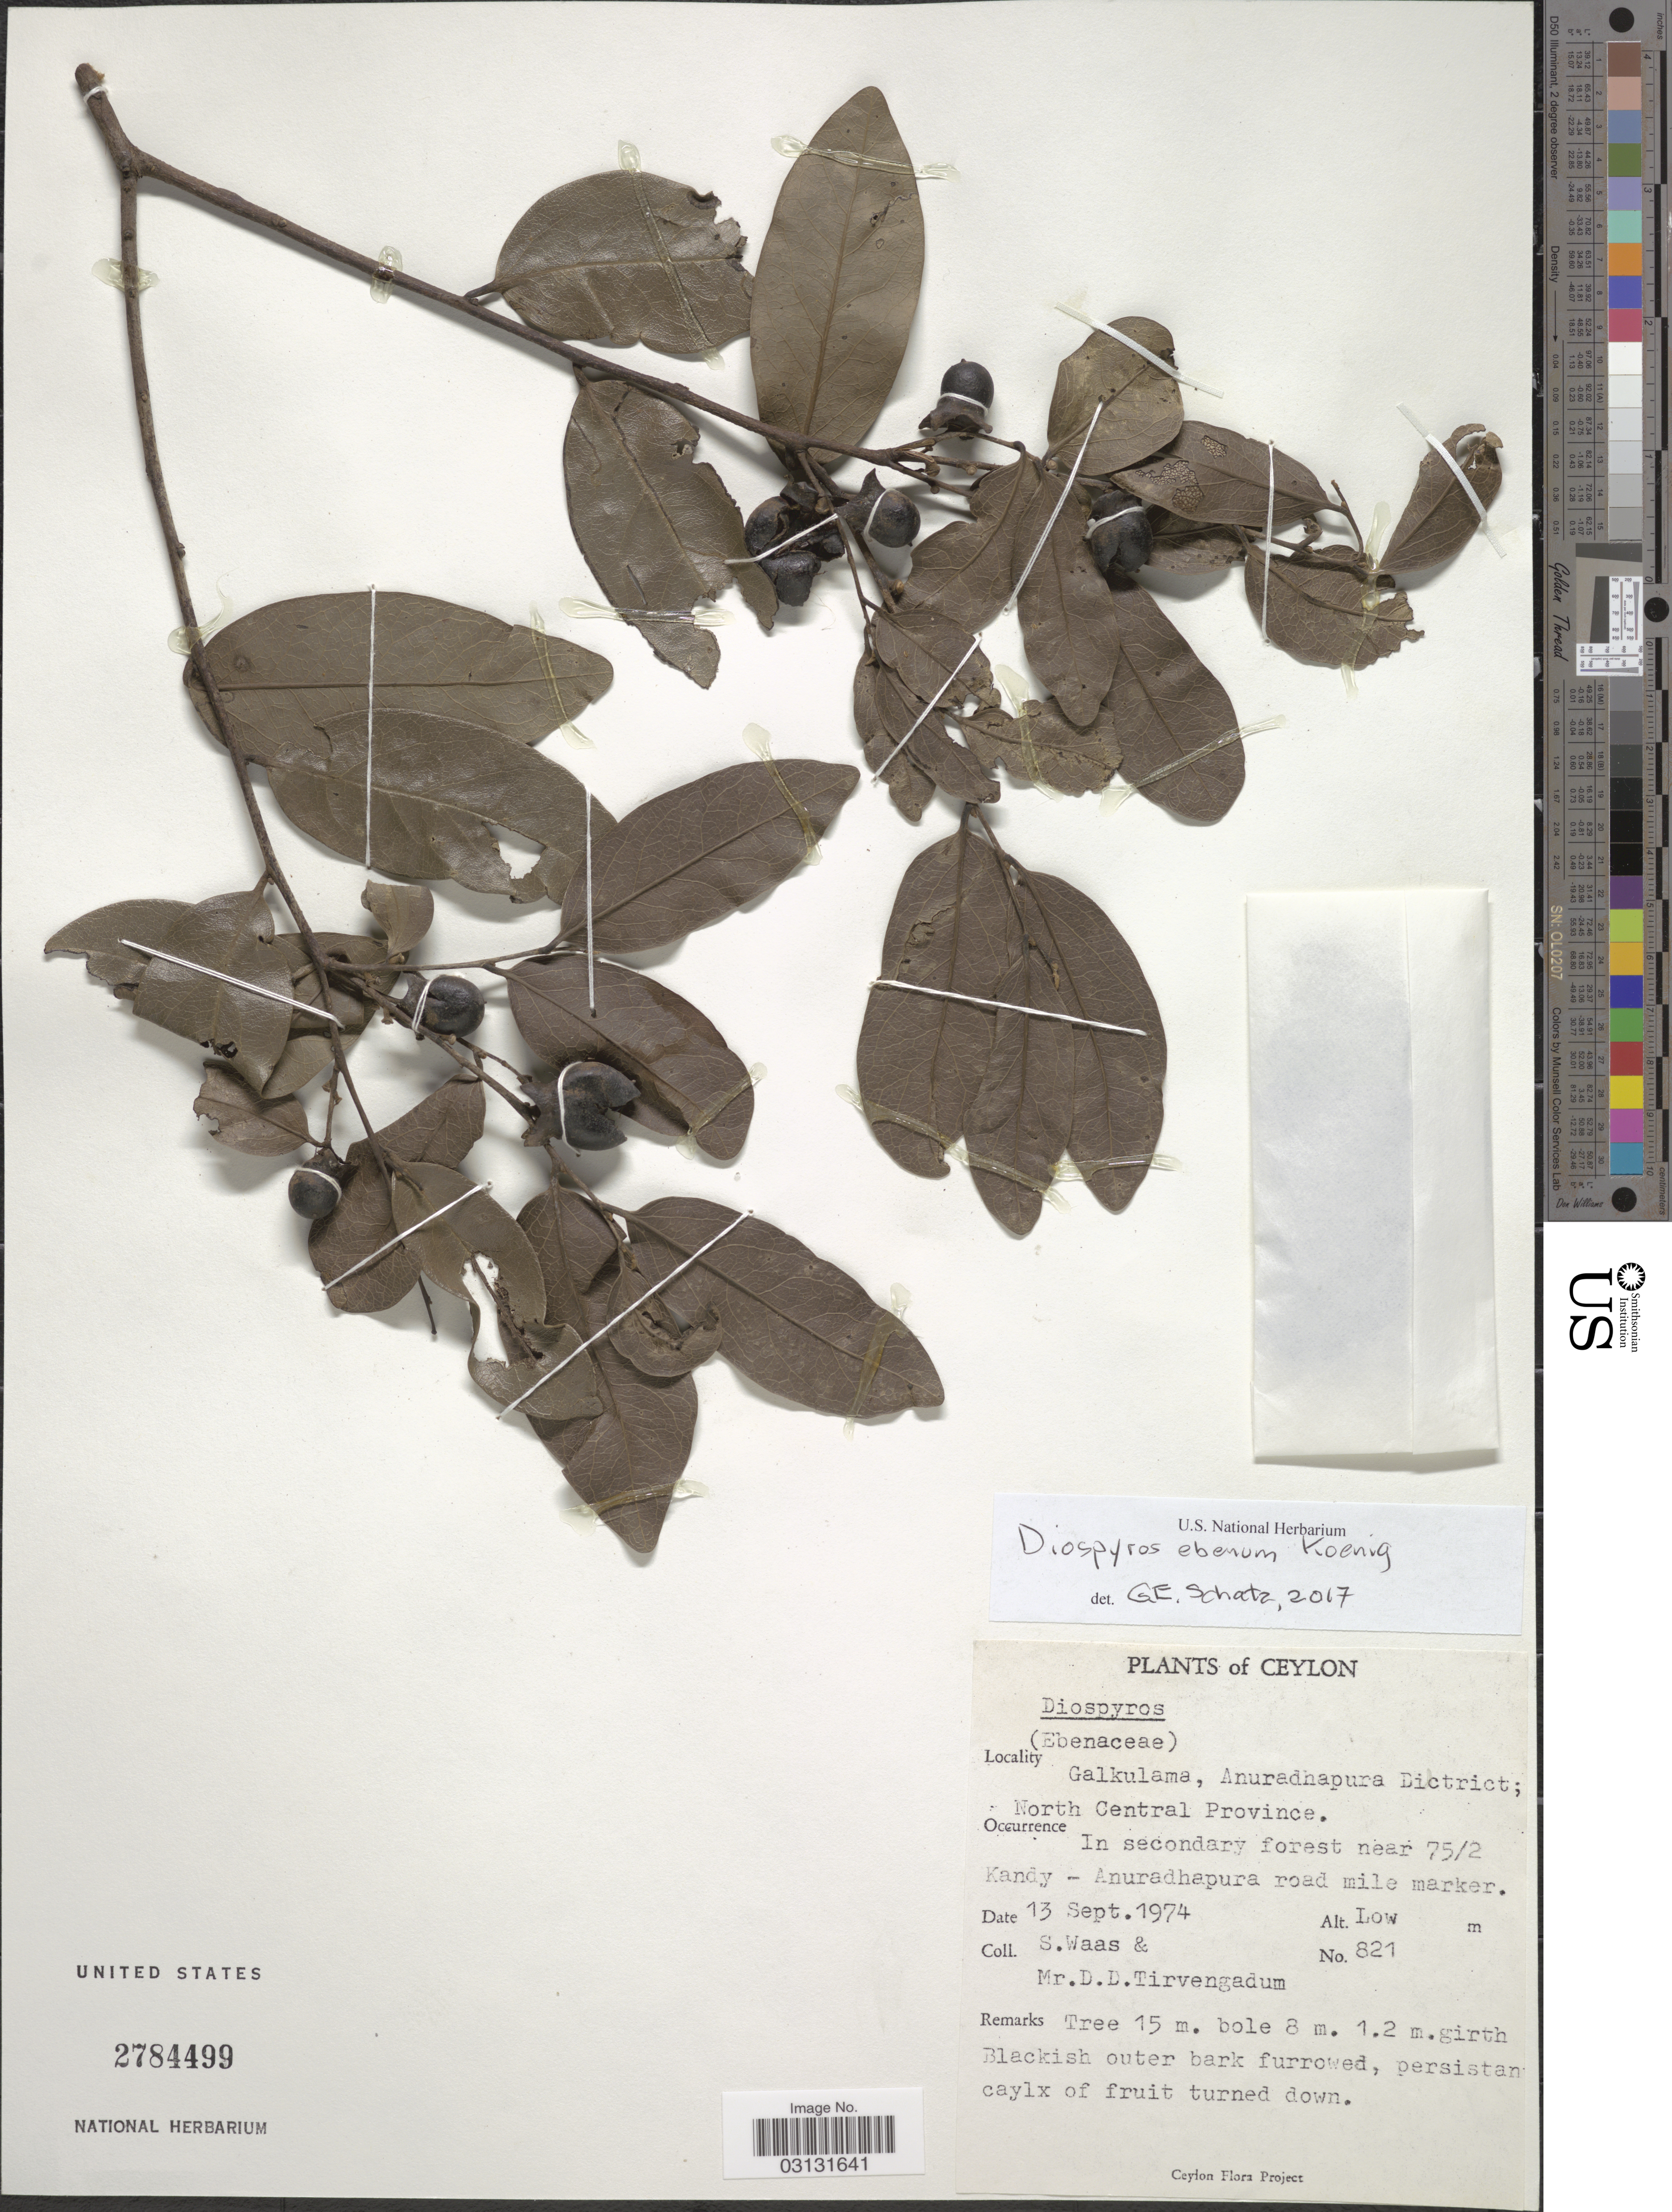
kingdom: Plantae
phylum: Tracheophyta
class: Magnoliopsida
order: Ericales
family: Ebenaceae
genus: Diospyros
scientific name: Diospyros ebenum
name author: J. Koenig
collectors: S. Waas & D. Tirvengadum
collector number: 821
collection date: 1974-09-13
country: Sri Lanka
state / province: Central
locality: Ceylon. Galkulawa, Anuradhapura District; North Central Province. Near Kandy-Anuradhapura road mile marker.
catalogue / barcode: US 2784499